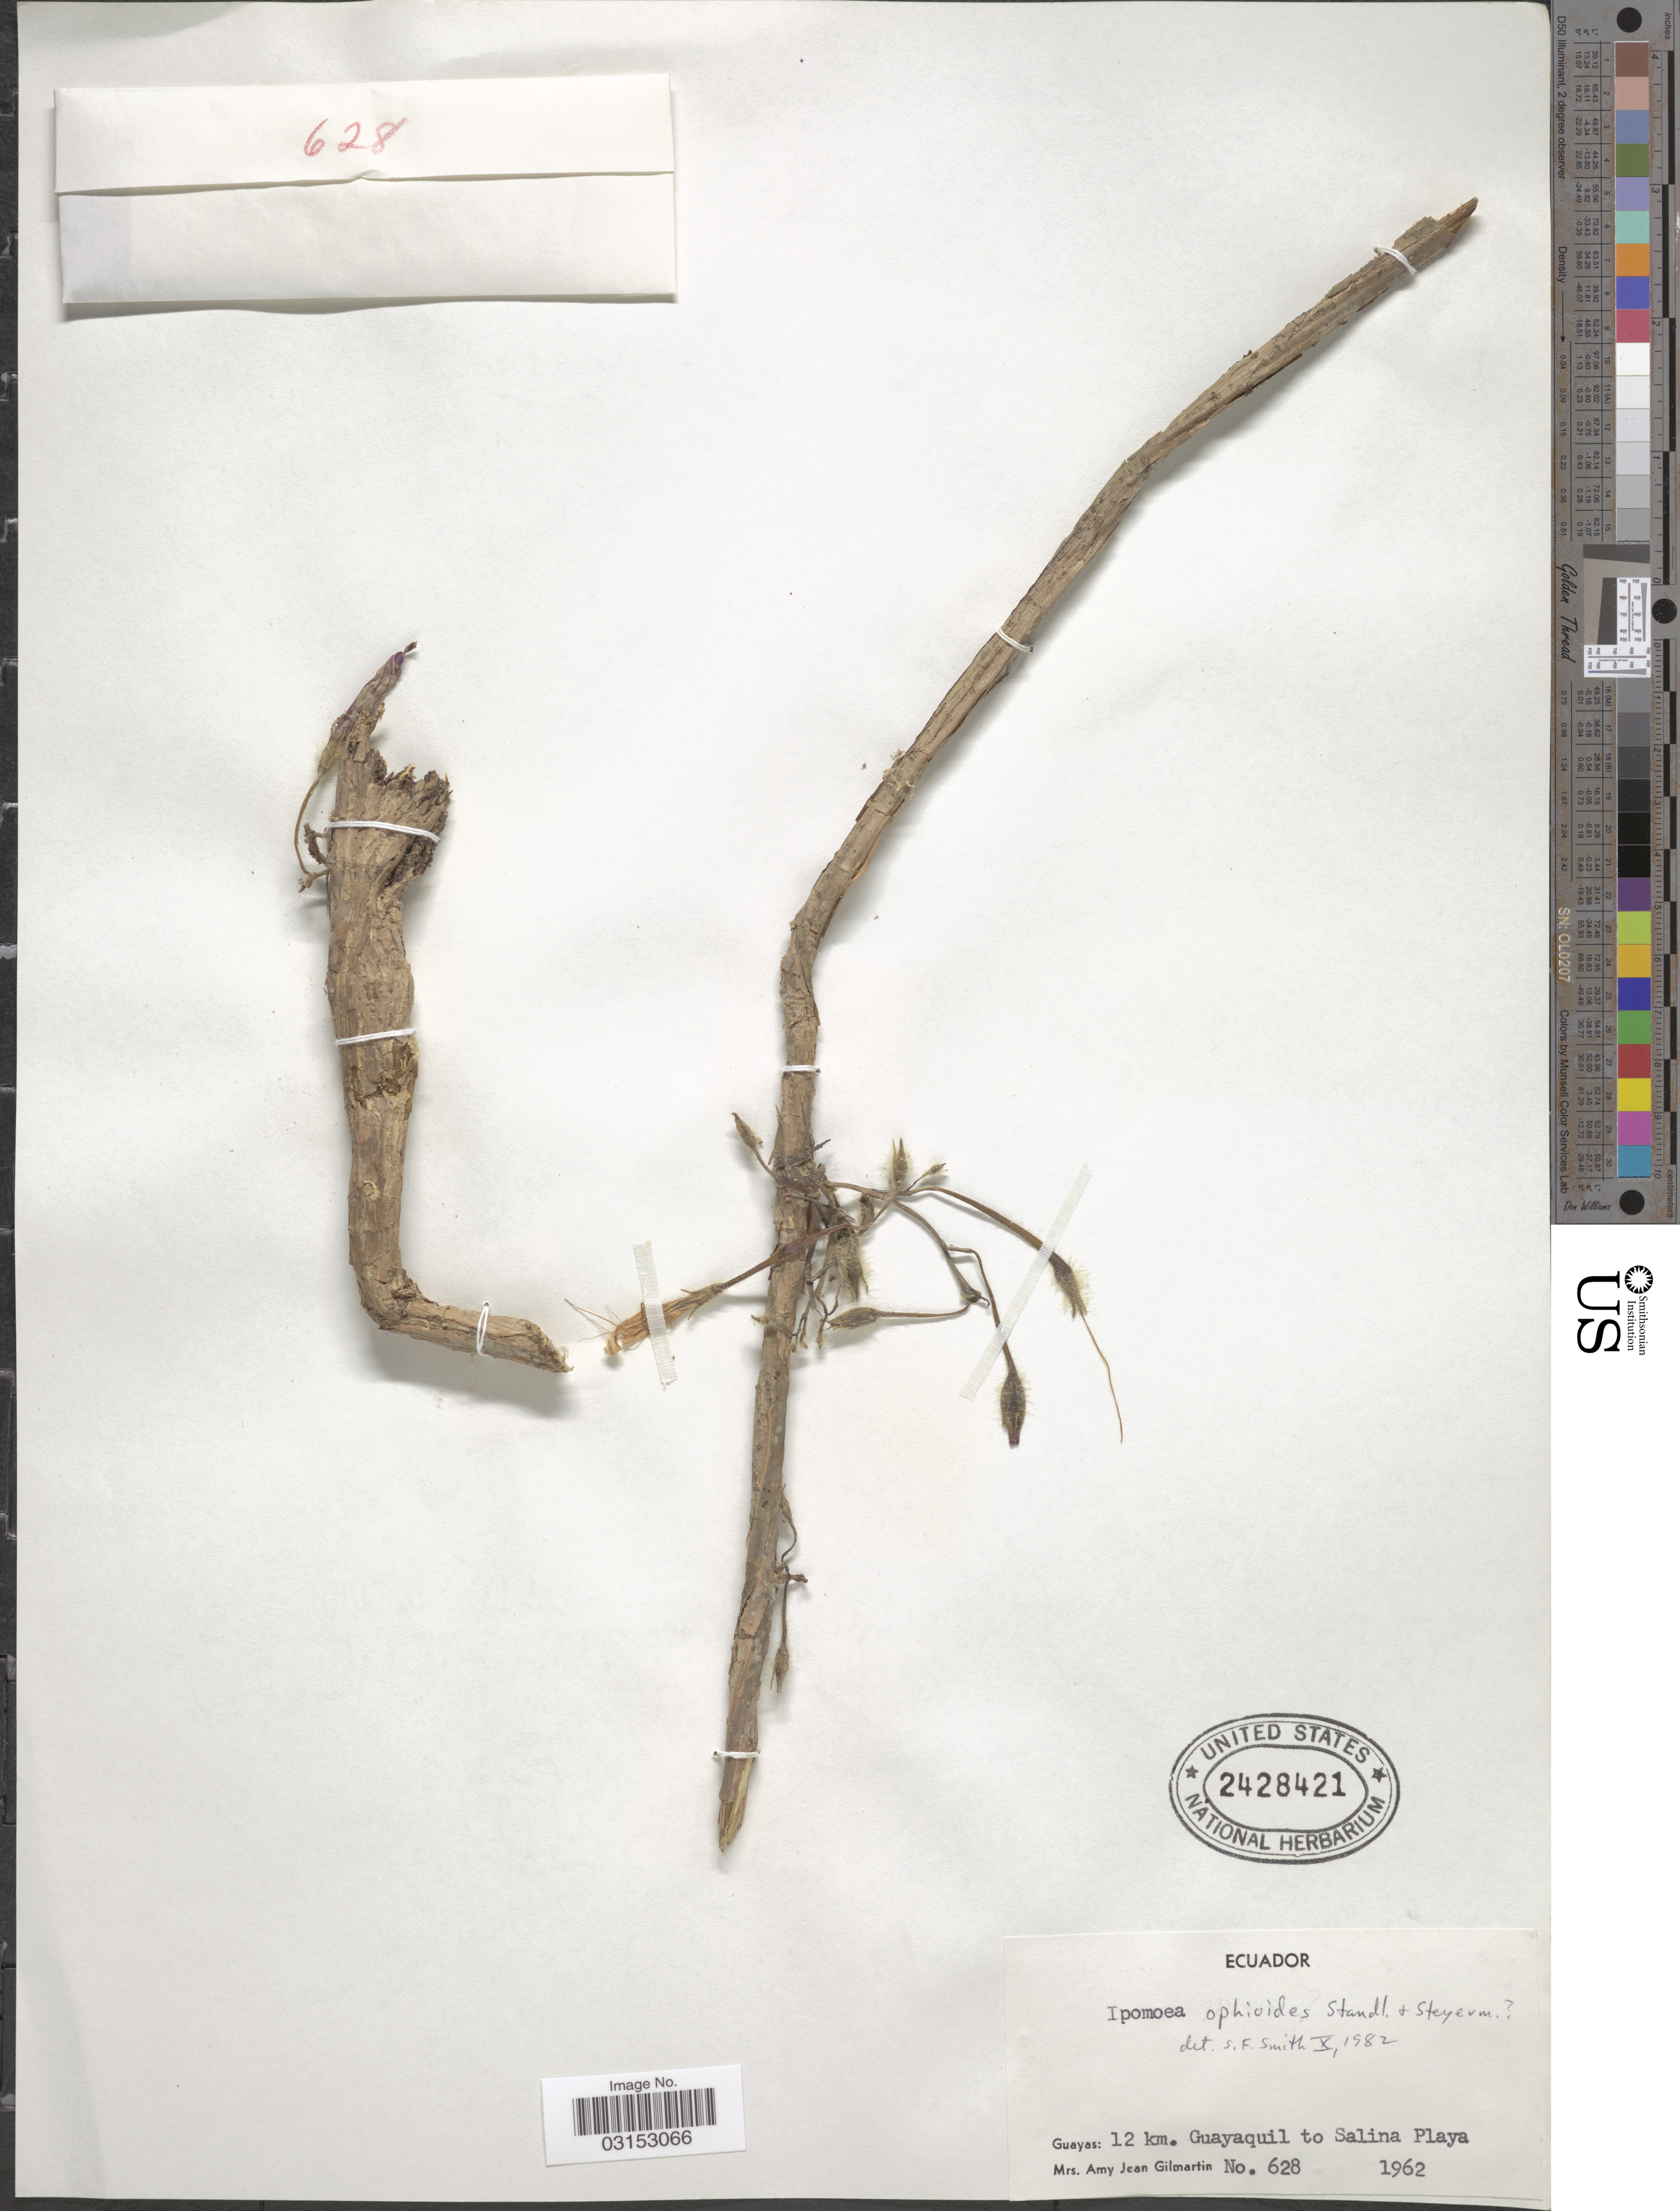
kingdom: Plantae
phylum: Tracheophyta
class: Magnoliopsida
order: Solanales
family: Convolvulaceae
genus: Ipomoea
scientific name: Ipomoea ophiodes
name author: Standl. & Steyerm.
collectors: A. J. Gilmartin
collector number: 628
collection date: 1962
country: Ecuador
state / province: Guayas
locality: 12 km. Guayaquil to Salina Playa.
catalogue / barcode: US 2428421